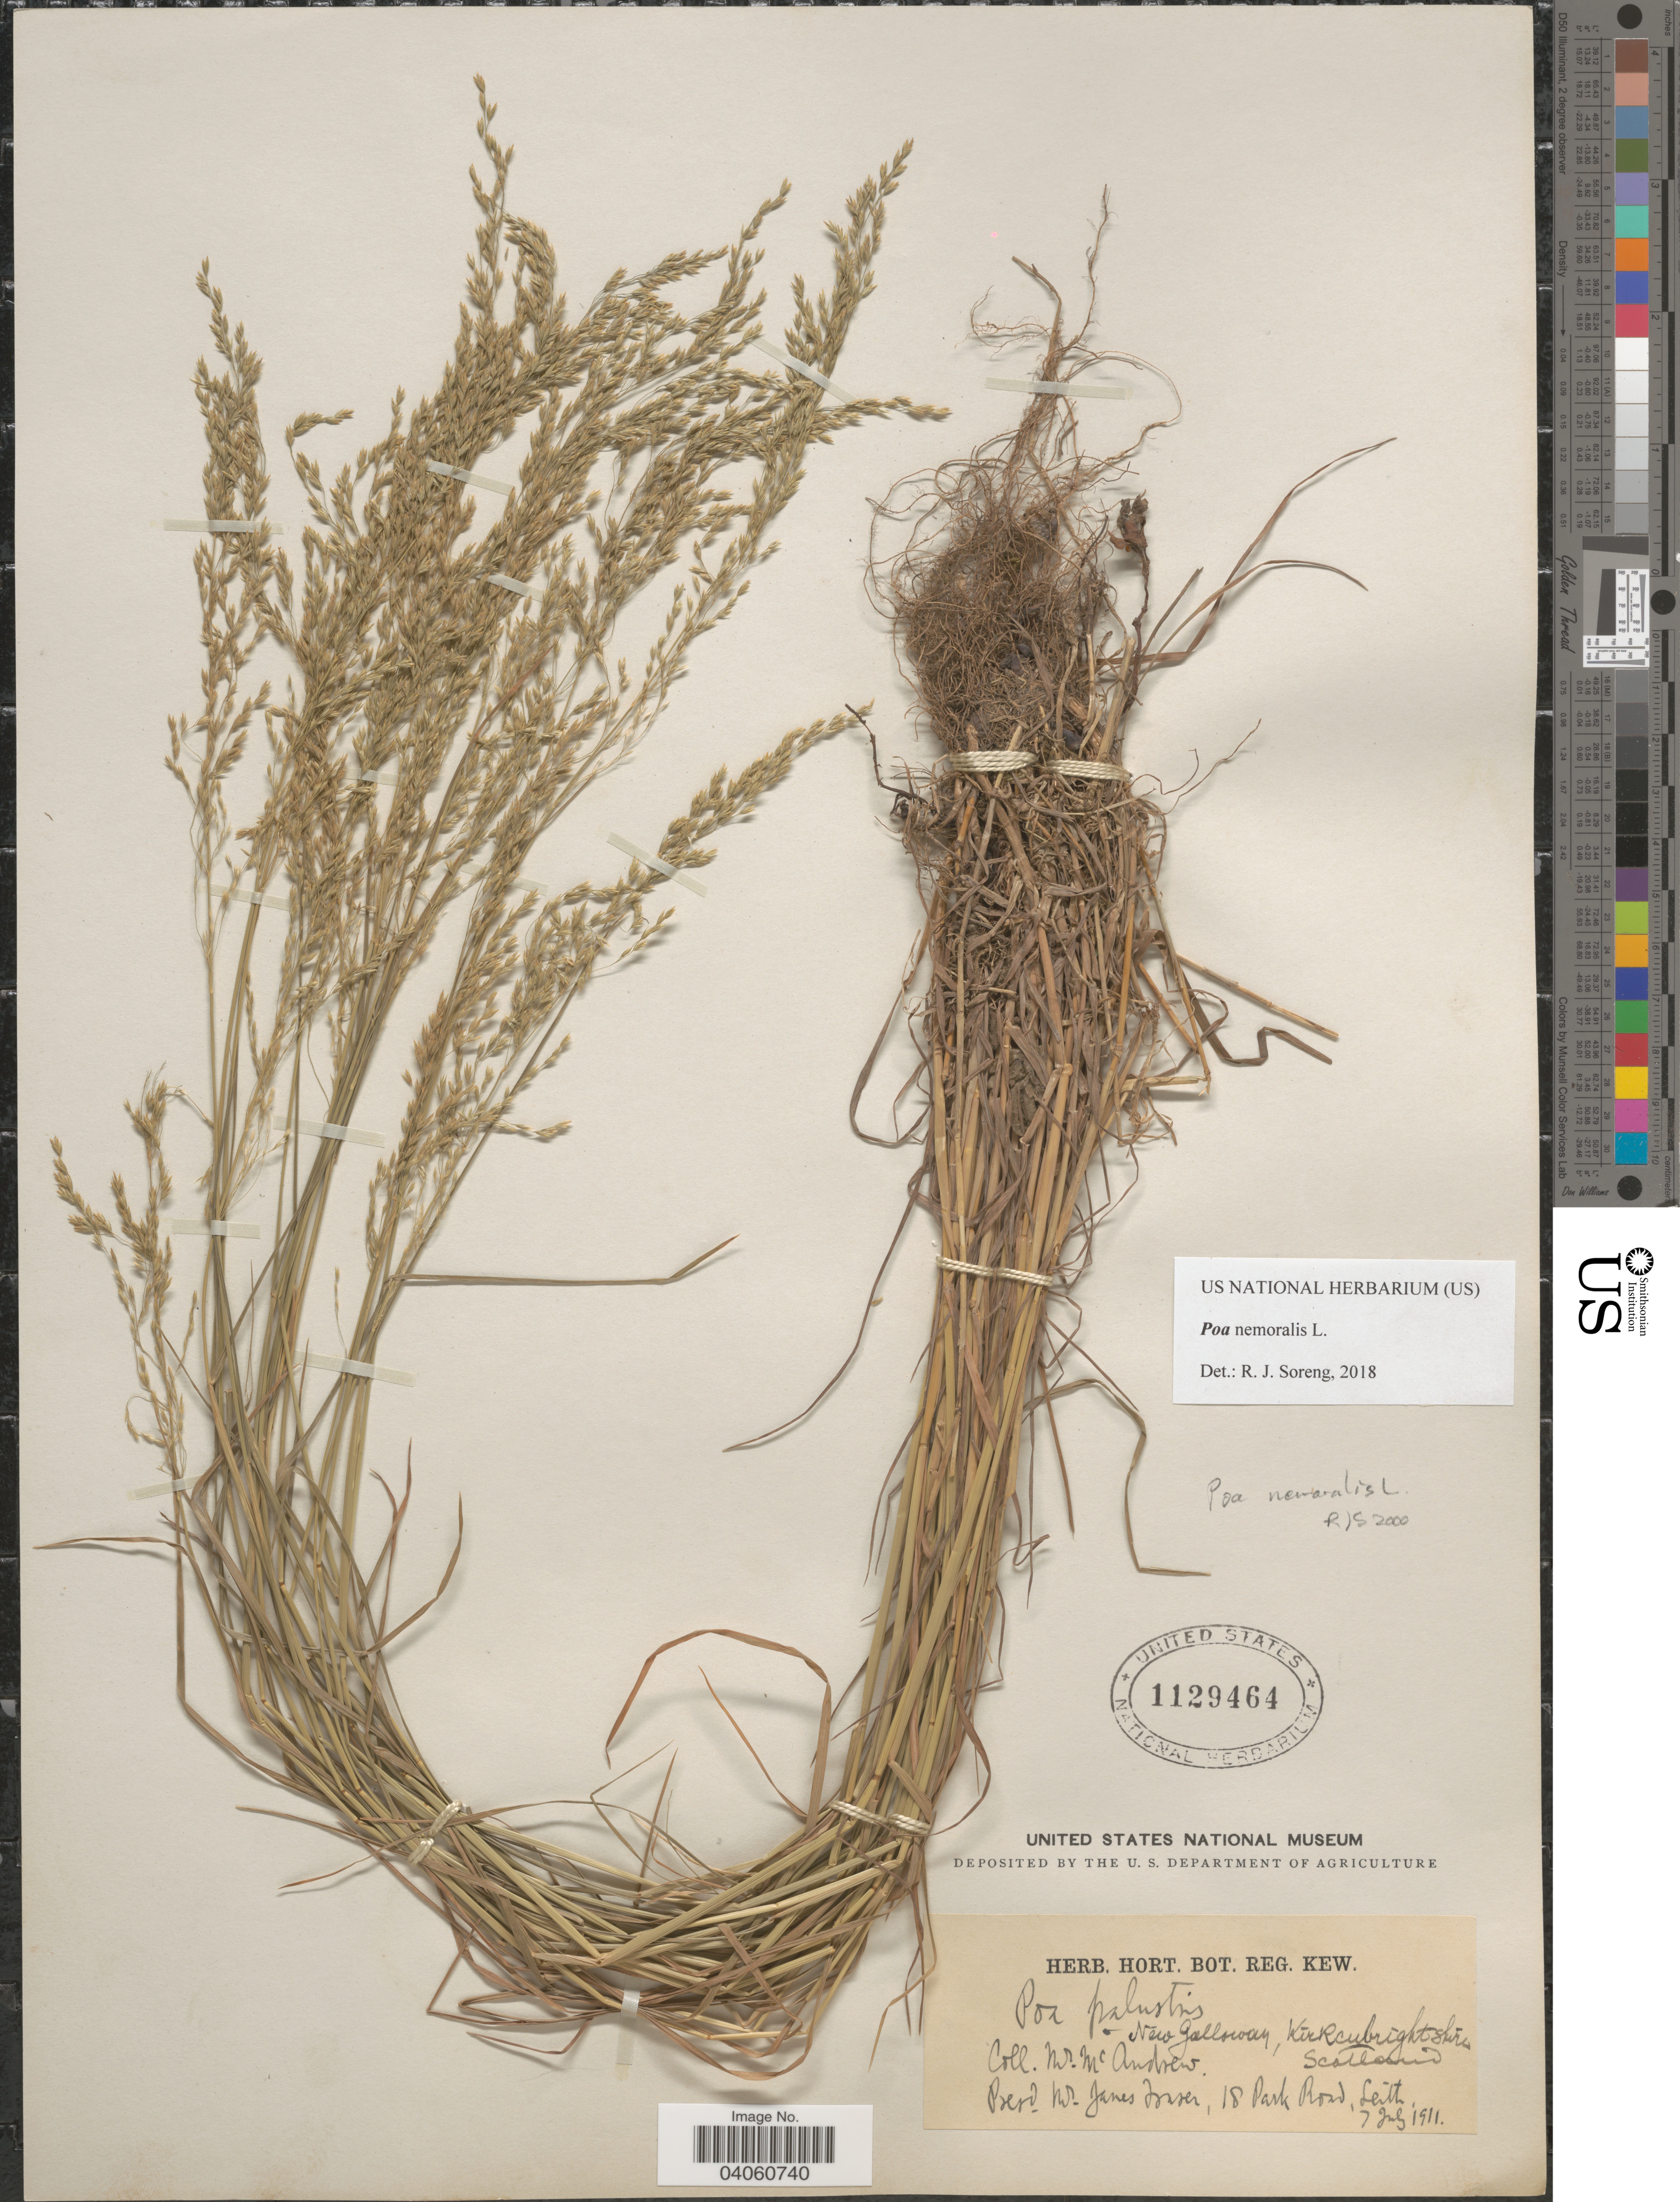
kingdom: Plantae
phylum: Tracheophyta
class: Liliopsida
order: Poales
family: Poaceae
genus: Poa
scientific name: Poa nemoralis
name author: L.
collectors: -. McAndrew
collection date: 1911-07-07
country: United Kingdom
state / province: Scotland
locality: New Galloway, Kirkcudbrightshire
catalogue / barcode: US 1129464